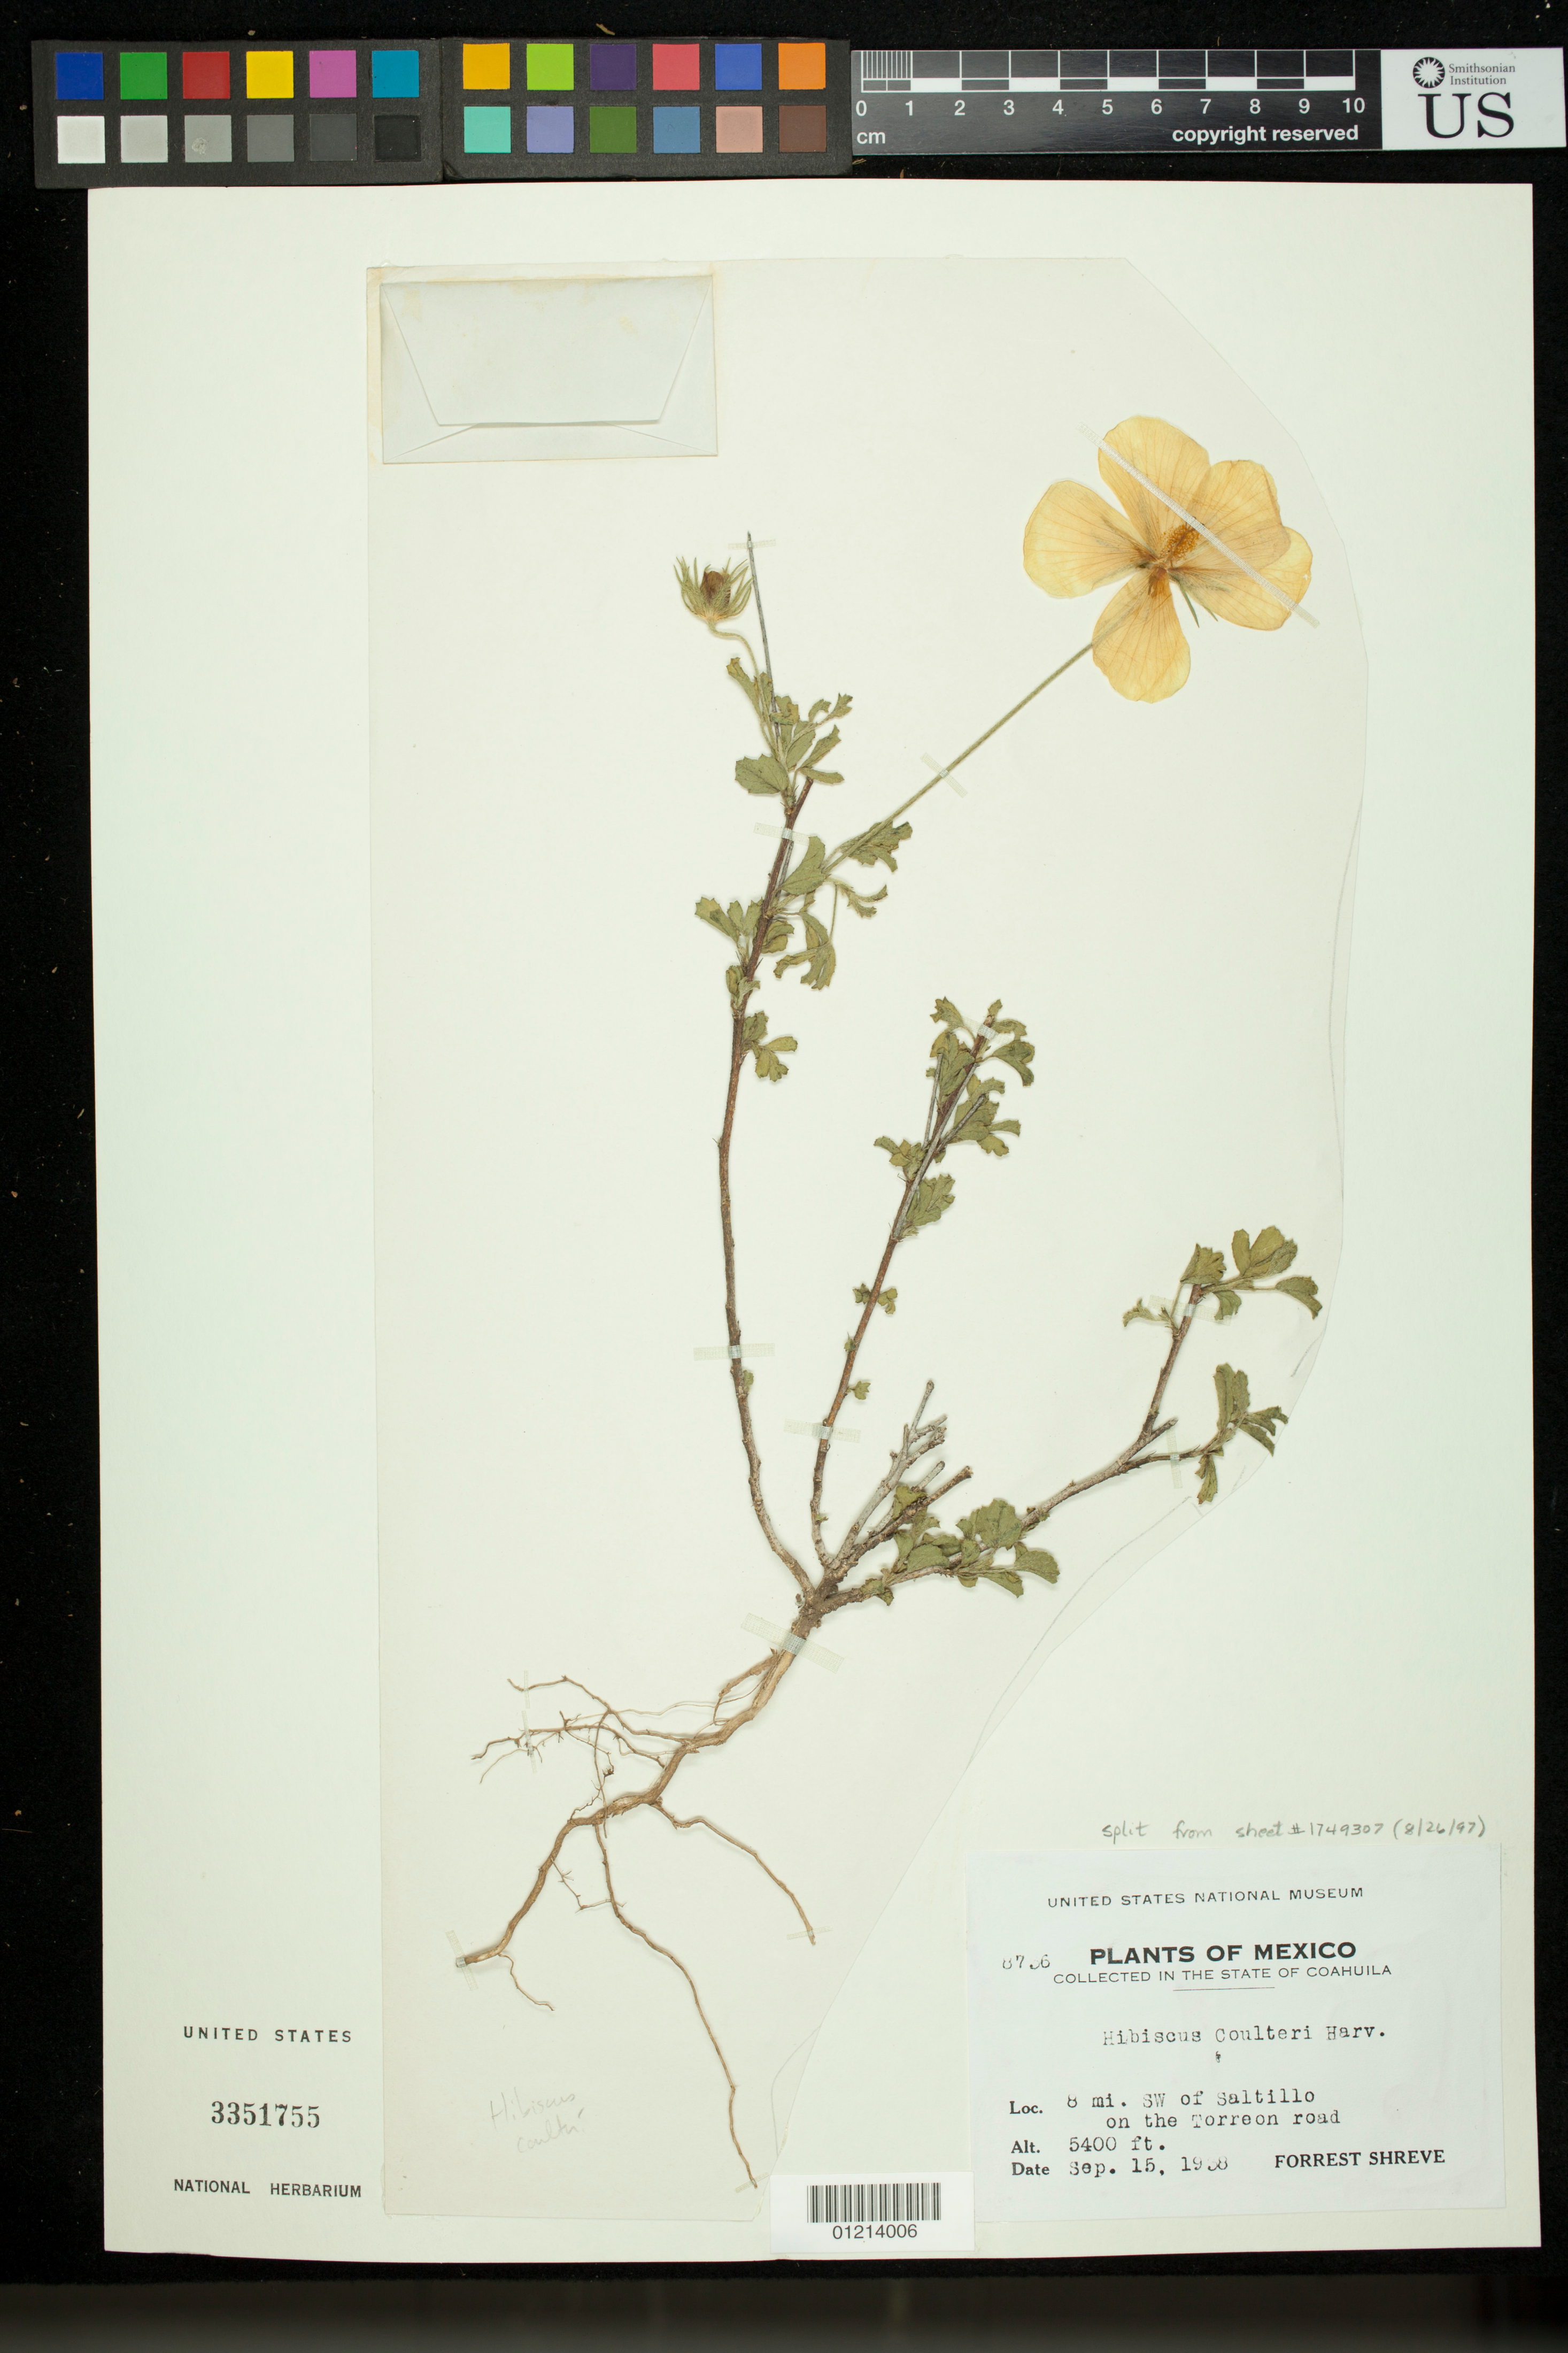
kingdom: Plantae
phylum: Tracheophyta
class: Magnoliopsida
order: Malvales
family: Malvaceae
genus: Hibiscus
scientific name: Hibiscus coulteri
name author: Harv. ex A. Gray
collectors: F. Shreve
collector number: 8736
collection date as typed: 15 Sep 1938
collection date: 1938-09-15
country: Mexico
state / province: Coahuila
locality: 8 mi. SW of Saltillo on the Torreon road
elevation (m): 1646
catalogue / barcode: US 3351755